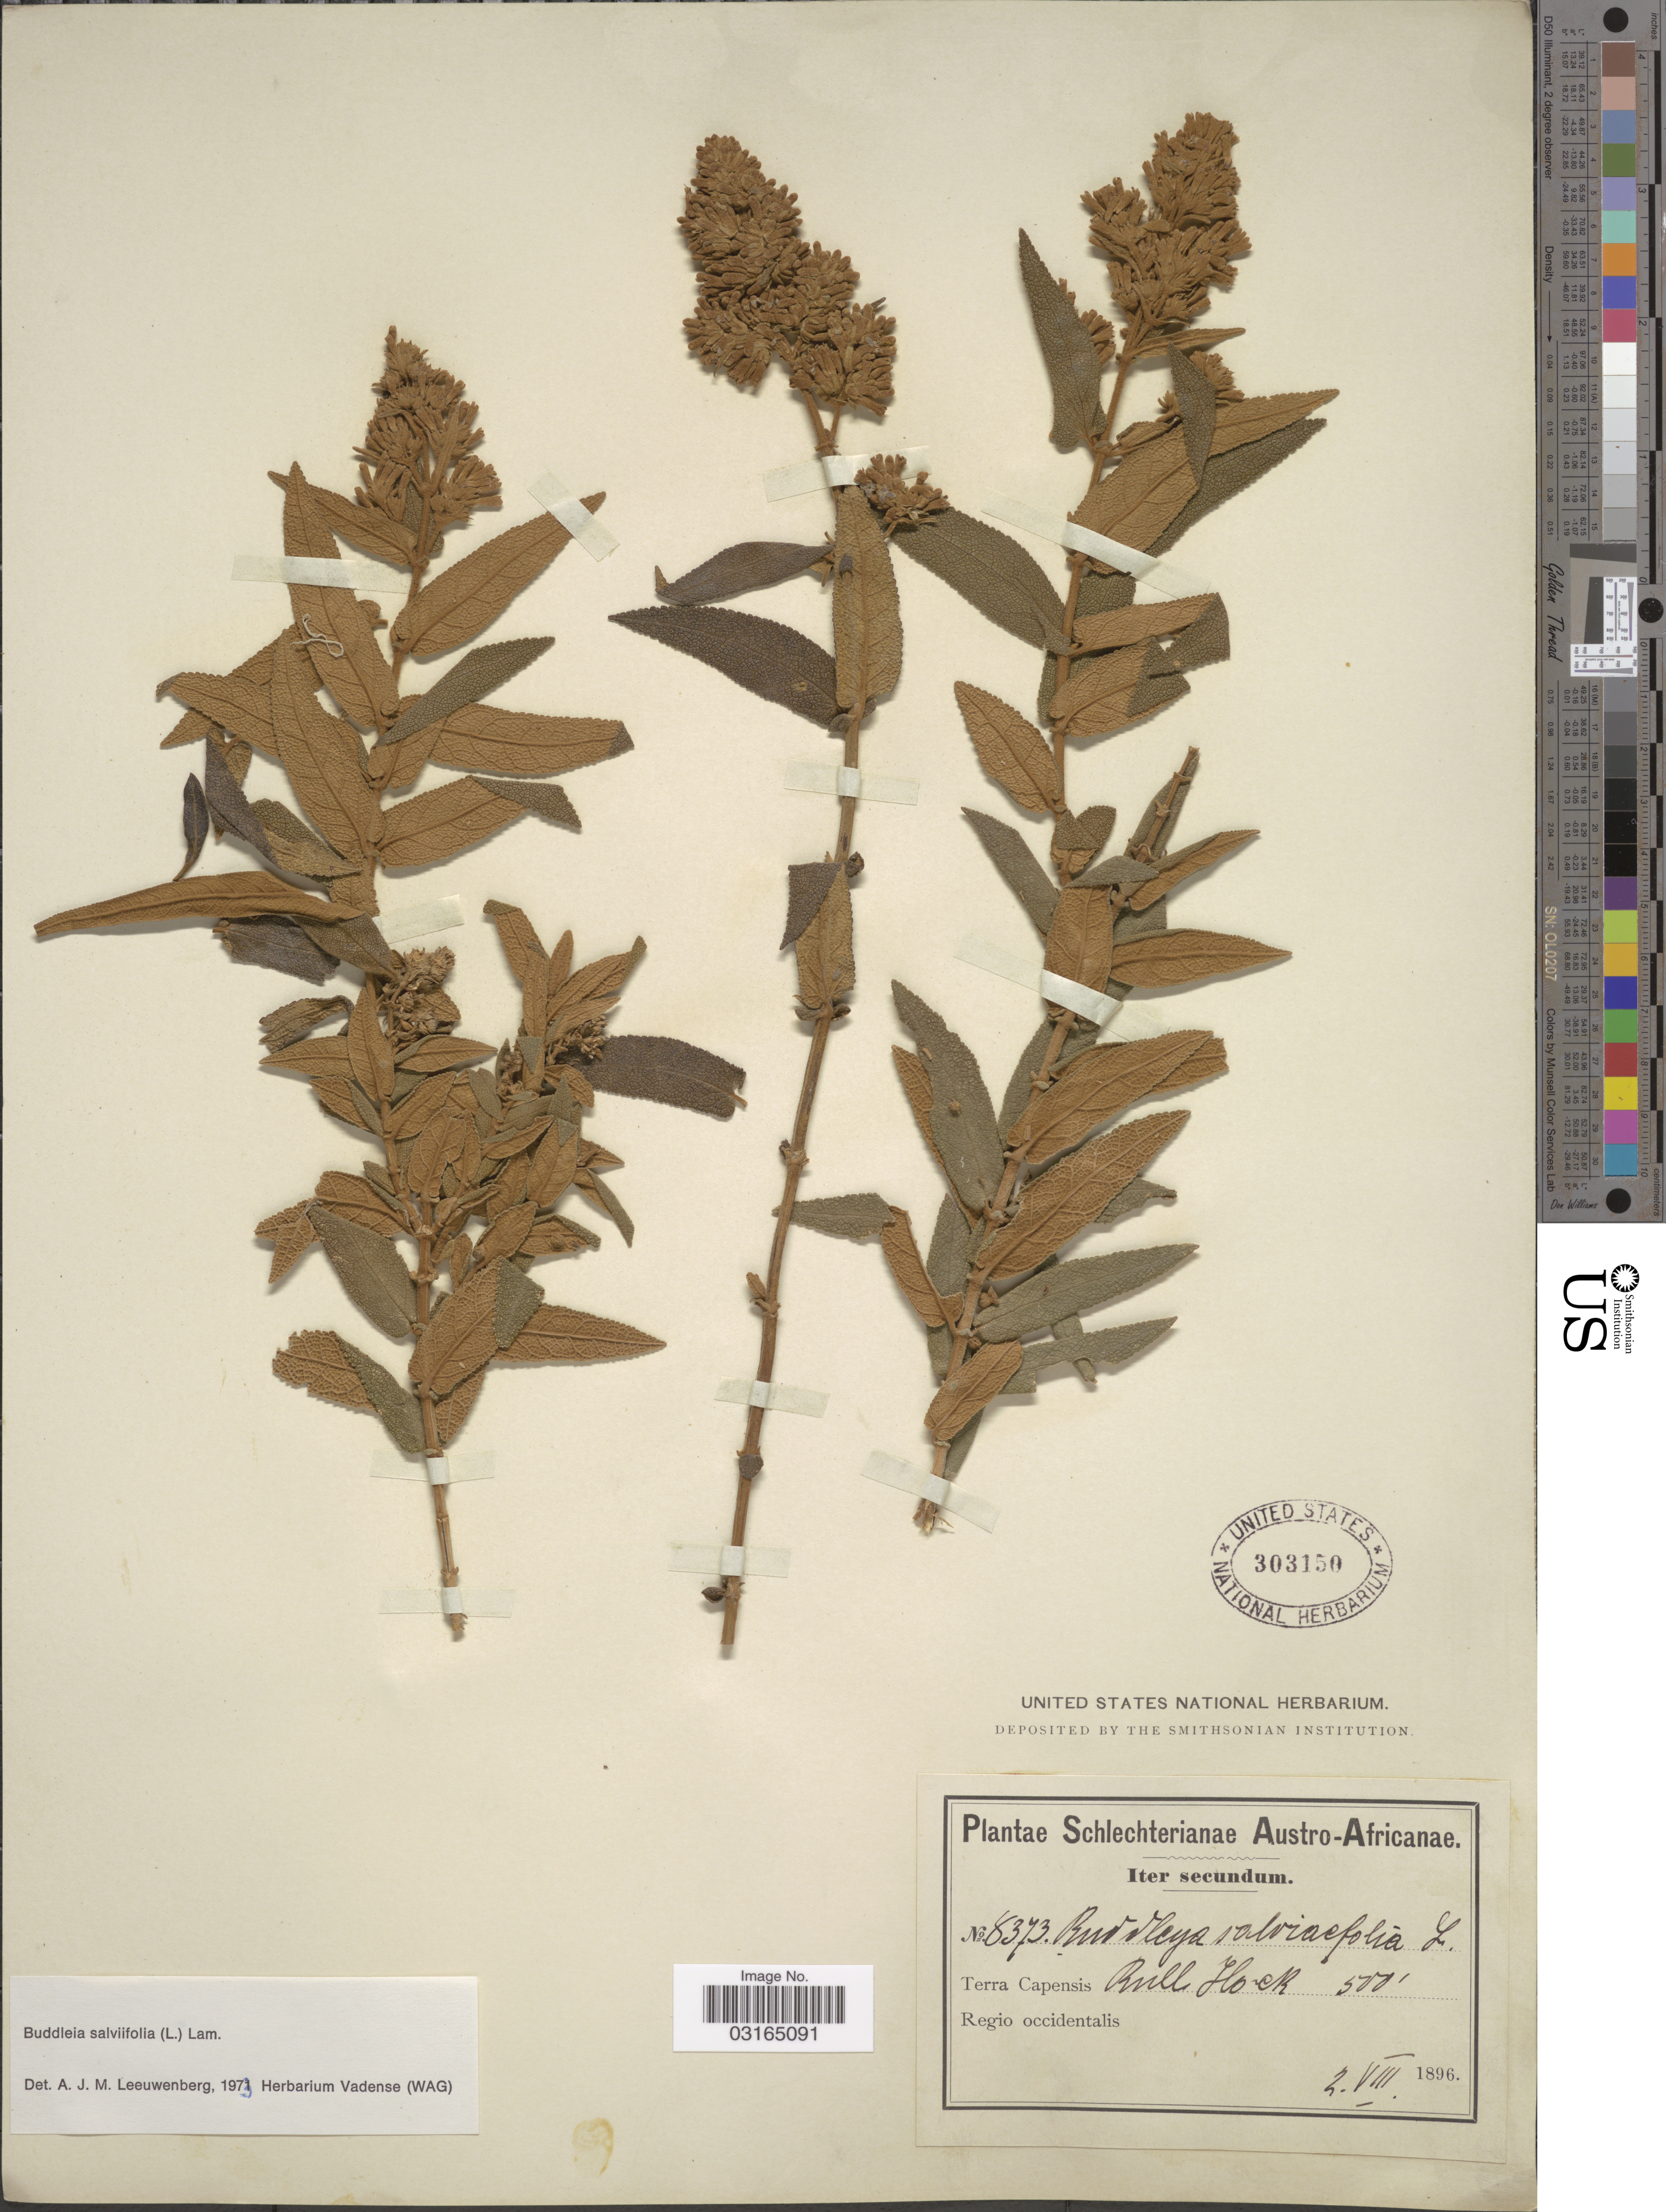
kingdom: Plantae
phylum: Tracheophyta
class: Magnoliopsida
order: Lamiales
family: Scrophulariaceae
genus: Buddleja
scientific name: Buddleja salviifolia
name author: (L.) Lam.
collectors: Schlechter, --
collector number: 8373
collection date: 1896-08-02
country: South Africa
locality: Austro-Africanae. Terra Capensis. Rull Hoek. Regio occidentalis.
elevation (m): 152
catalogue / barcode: US 303150